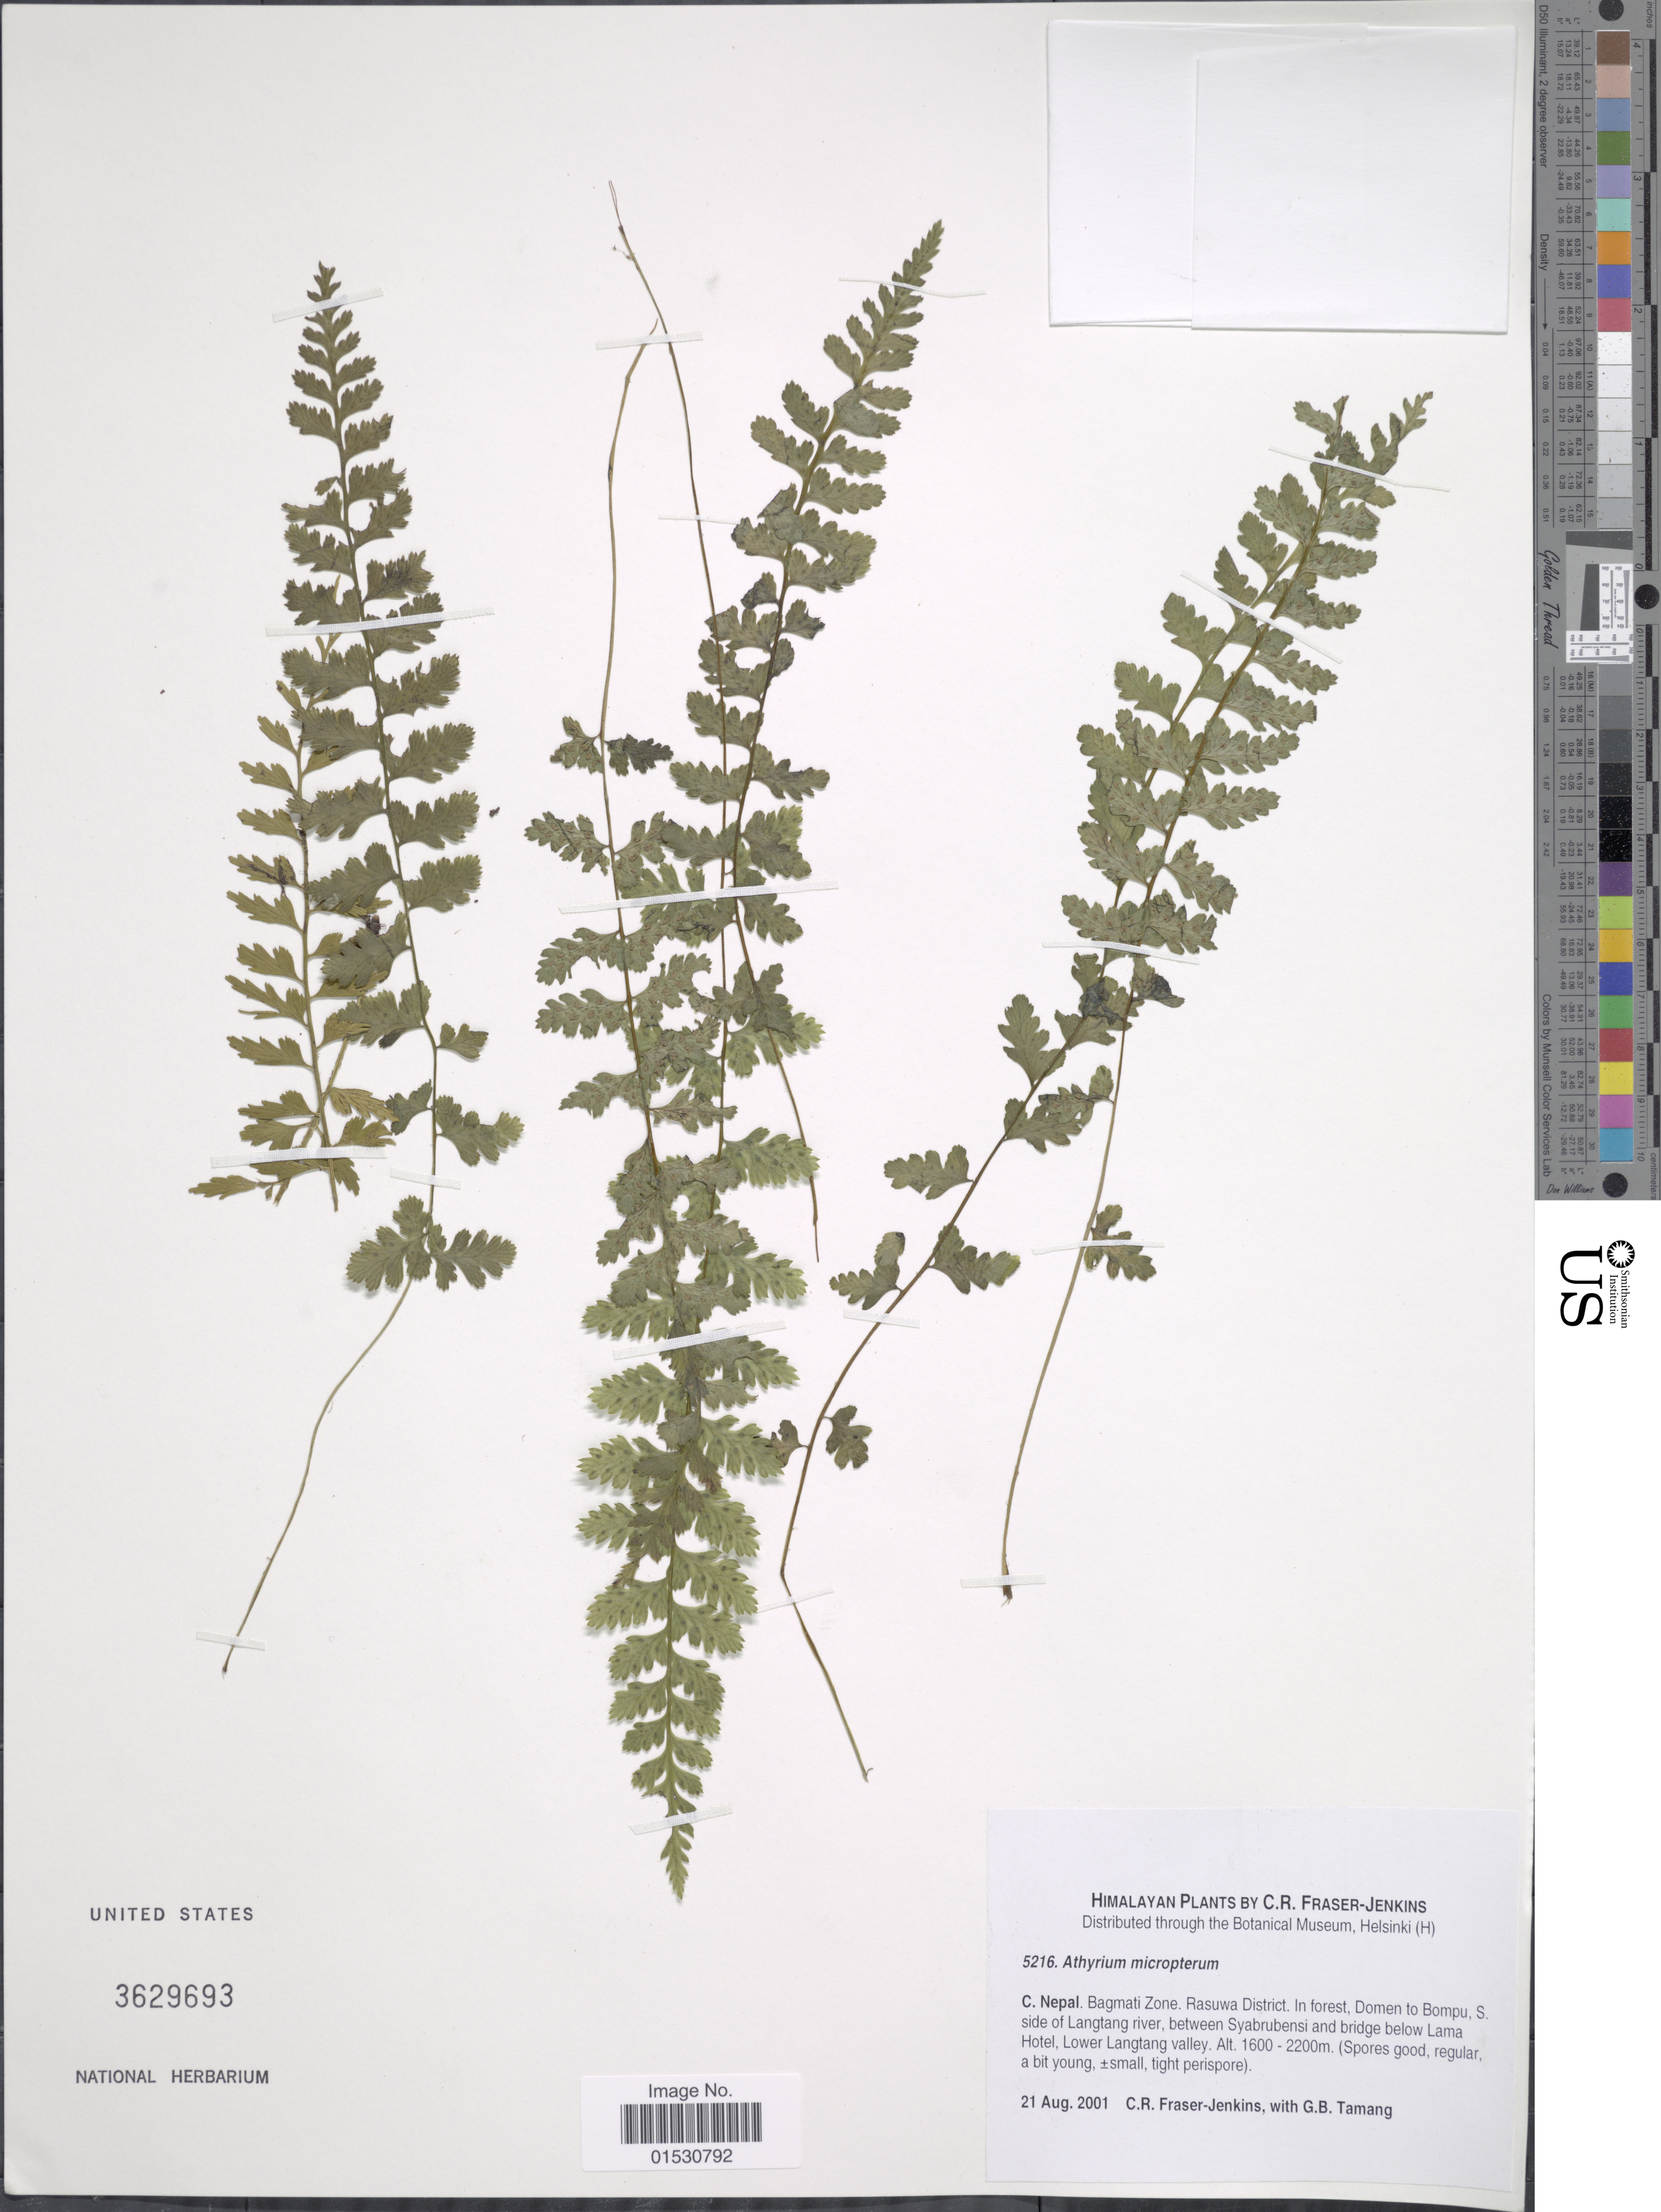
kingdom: Plantae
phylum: Tracheophyta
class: Polypodiopsida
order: Polypodiales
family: Athyriaceae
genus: Athyrium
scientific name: Athyrium micropterum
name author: Fraser-Jenk.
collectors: C. R. Fraser-Jenkins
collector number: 5216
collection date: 2001-08-21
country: Nepal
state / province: Bagmati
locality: C Nepal. Bagmati Zone. Rasuwa District. In forest, Domen to Bompu S side of Langtang river, between Syabrubensi and bridge below Lama Hotel, Lower Langtang valley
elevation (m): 1600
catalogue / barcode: US 3629693